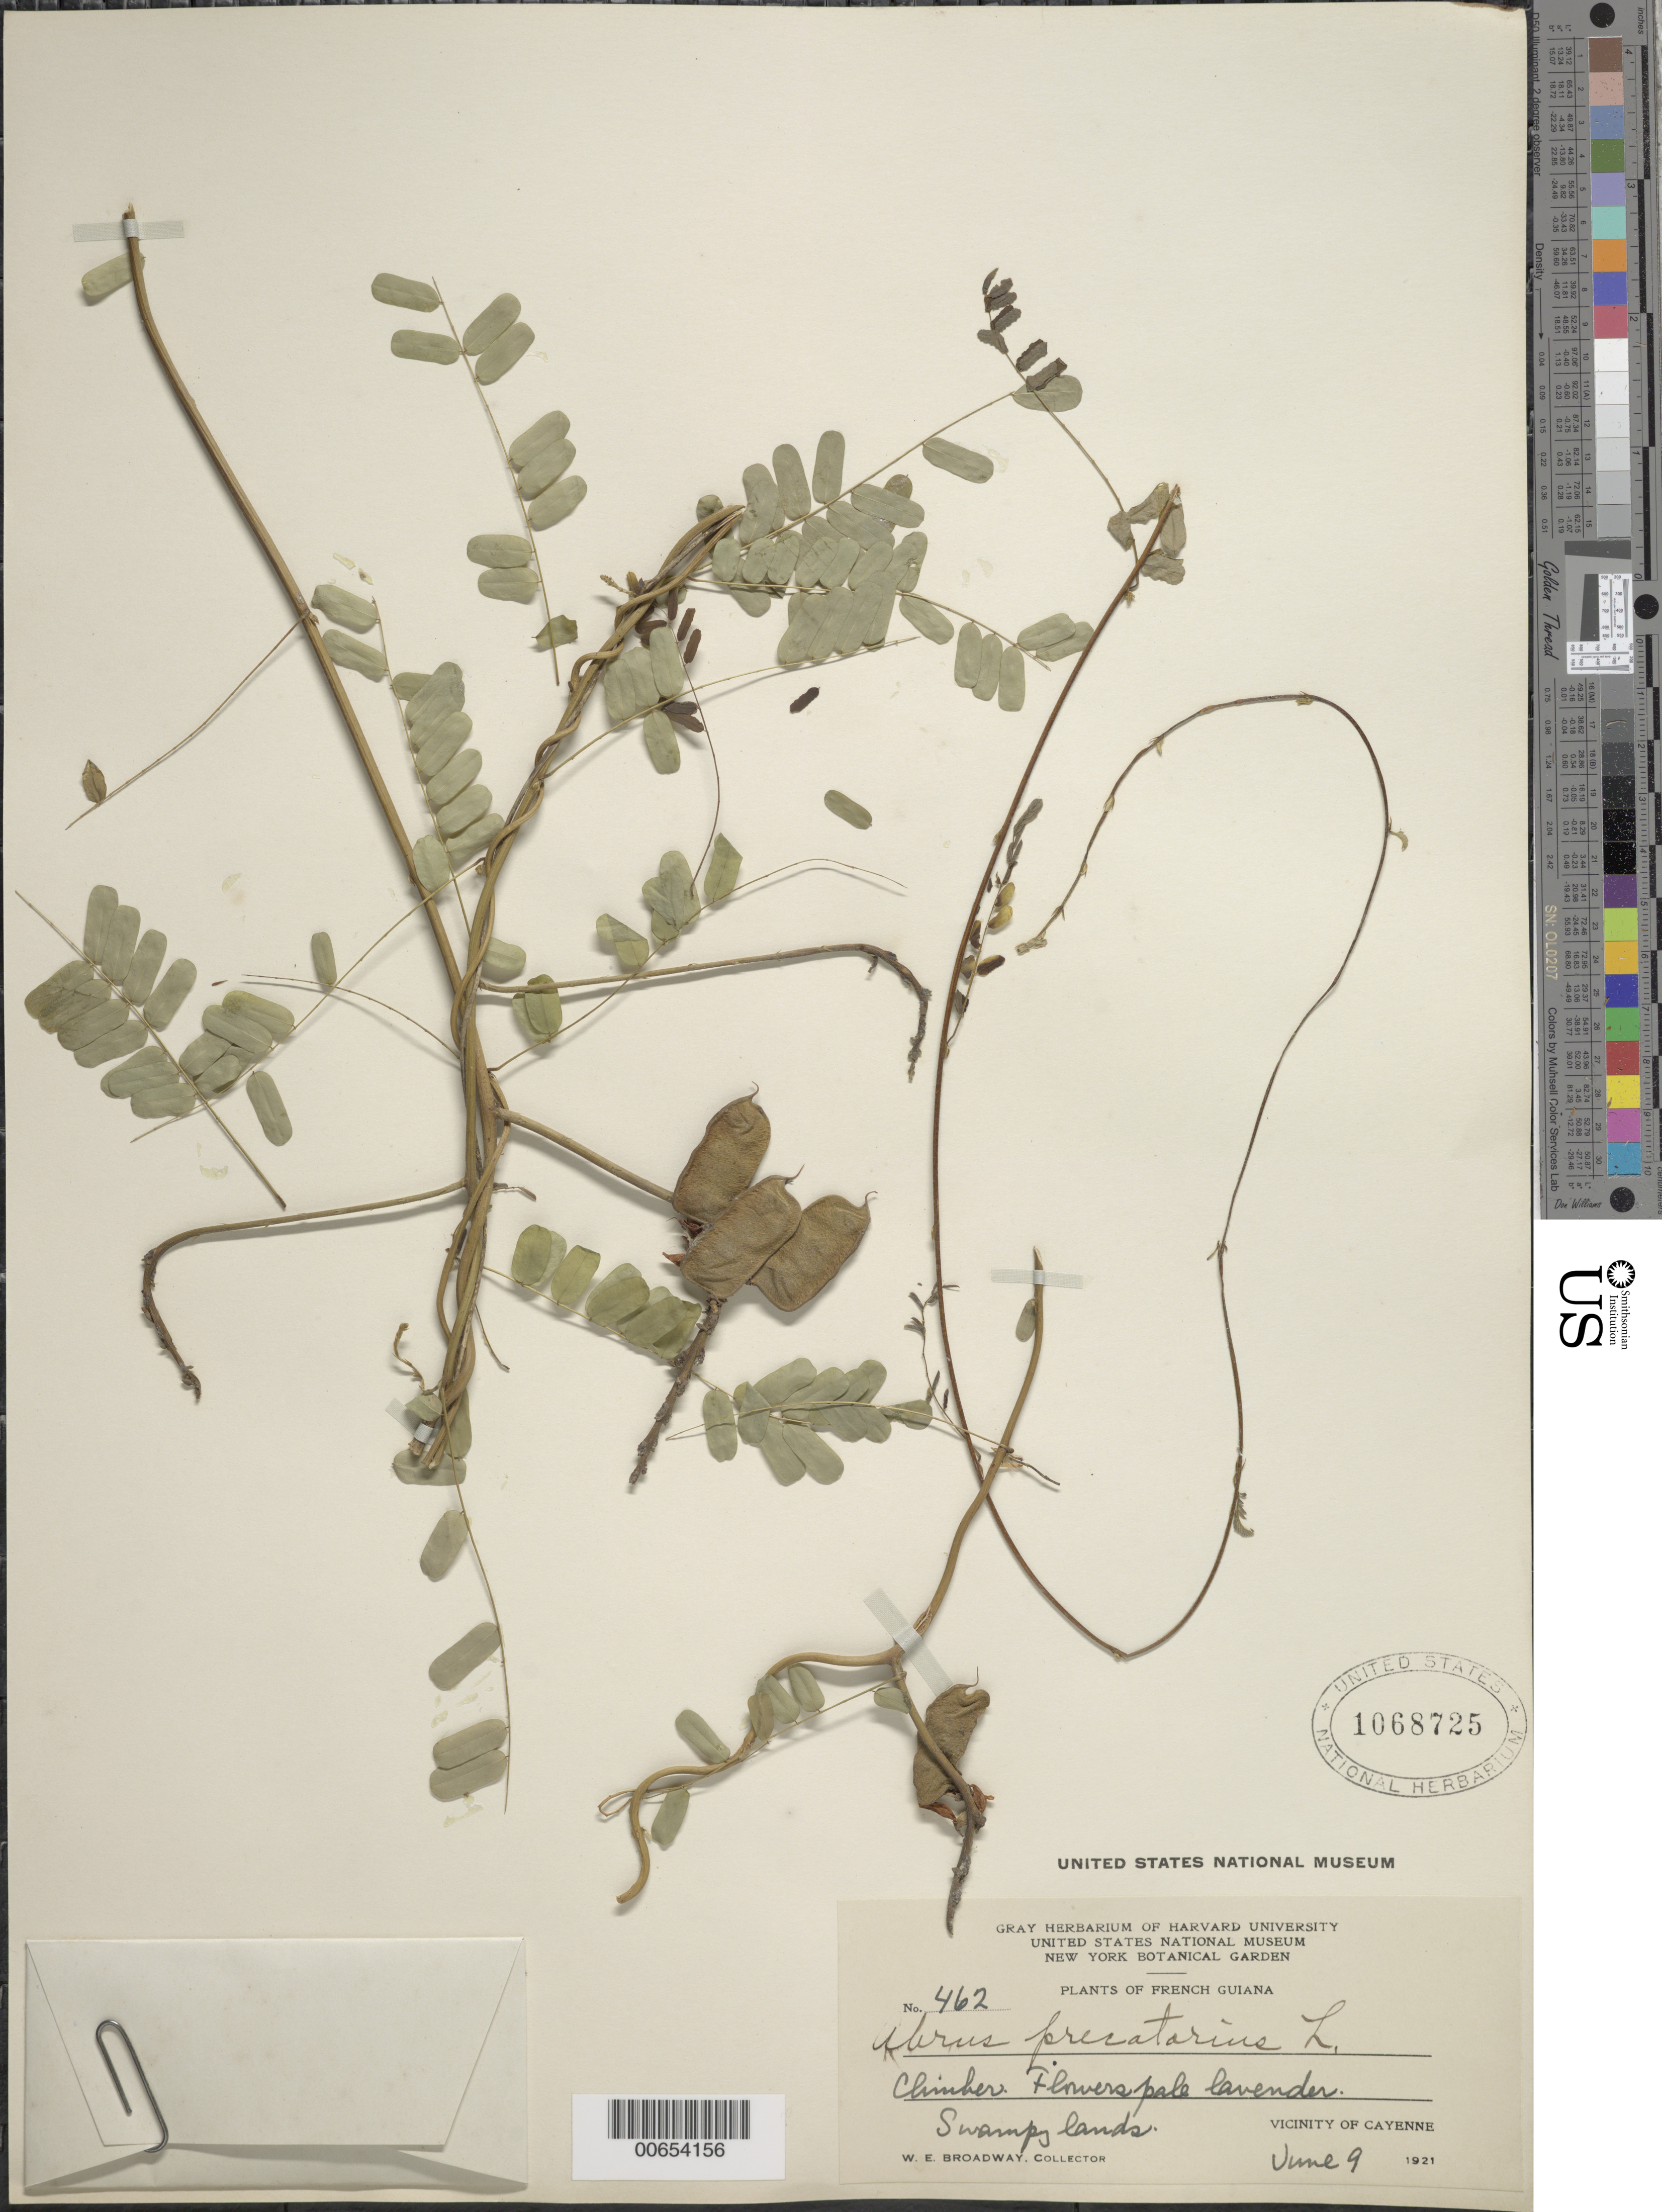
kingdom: Plantae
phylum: Tracheophyta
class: Magnoliopsida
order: Fabales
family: Fabaceae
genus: Abrus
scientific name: Abrus precatorius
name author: L.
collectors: W. E. Broadway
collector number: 462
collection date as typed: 9-Jun-21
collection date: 1921-06-09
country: French Guiana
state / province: Cayenne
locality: Cayenne, vic.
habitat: Swampy lands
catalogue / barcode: US 1068725